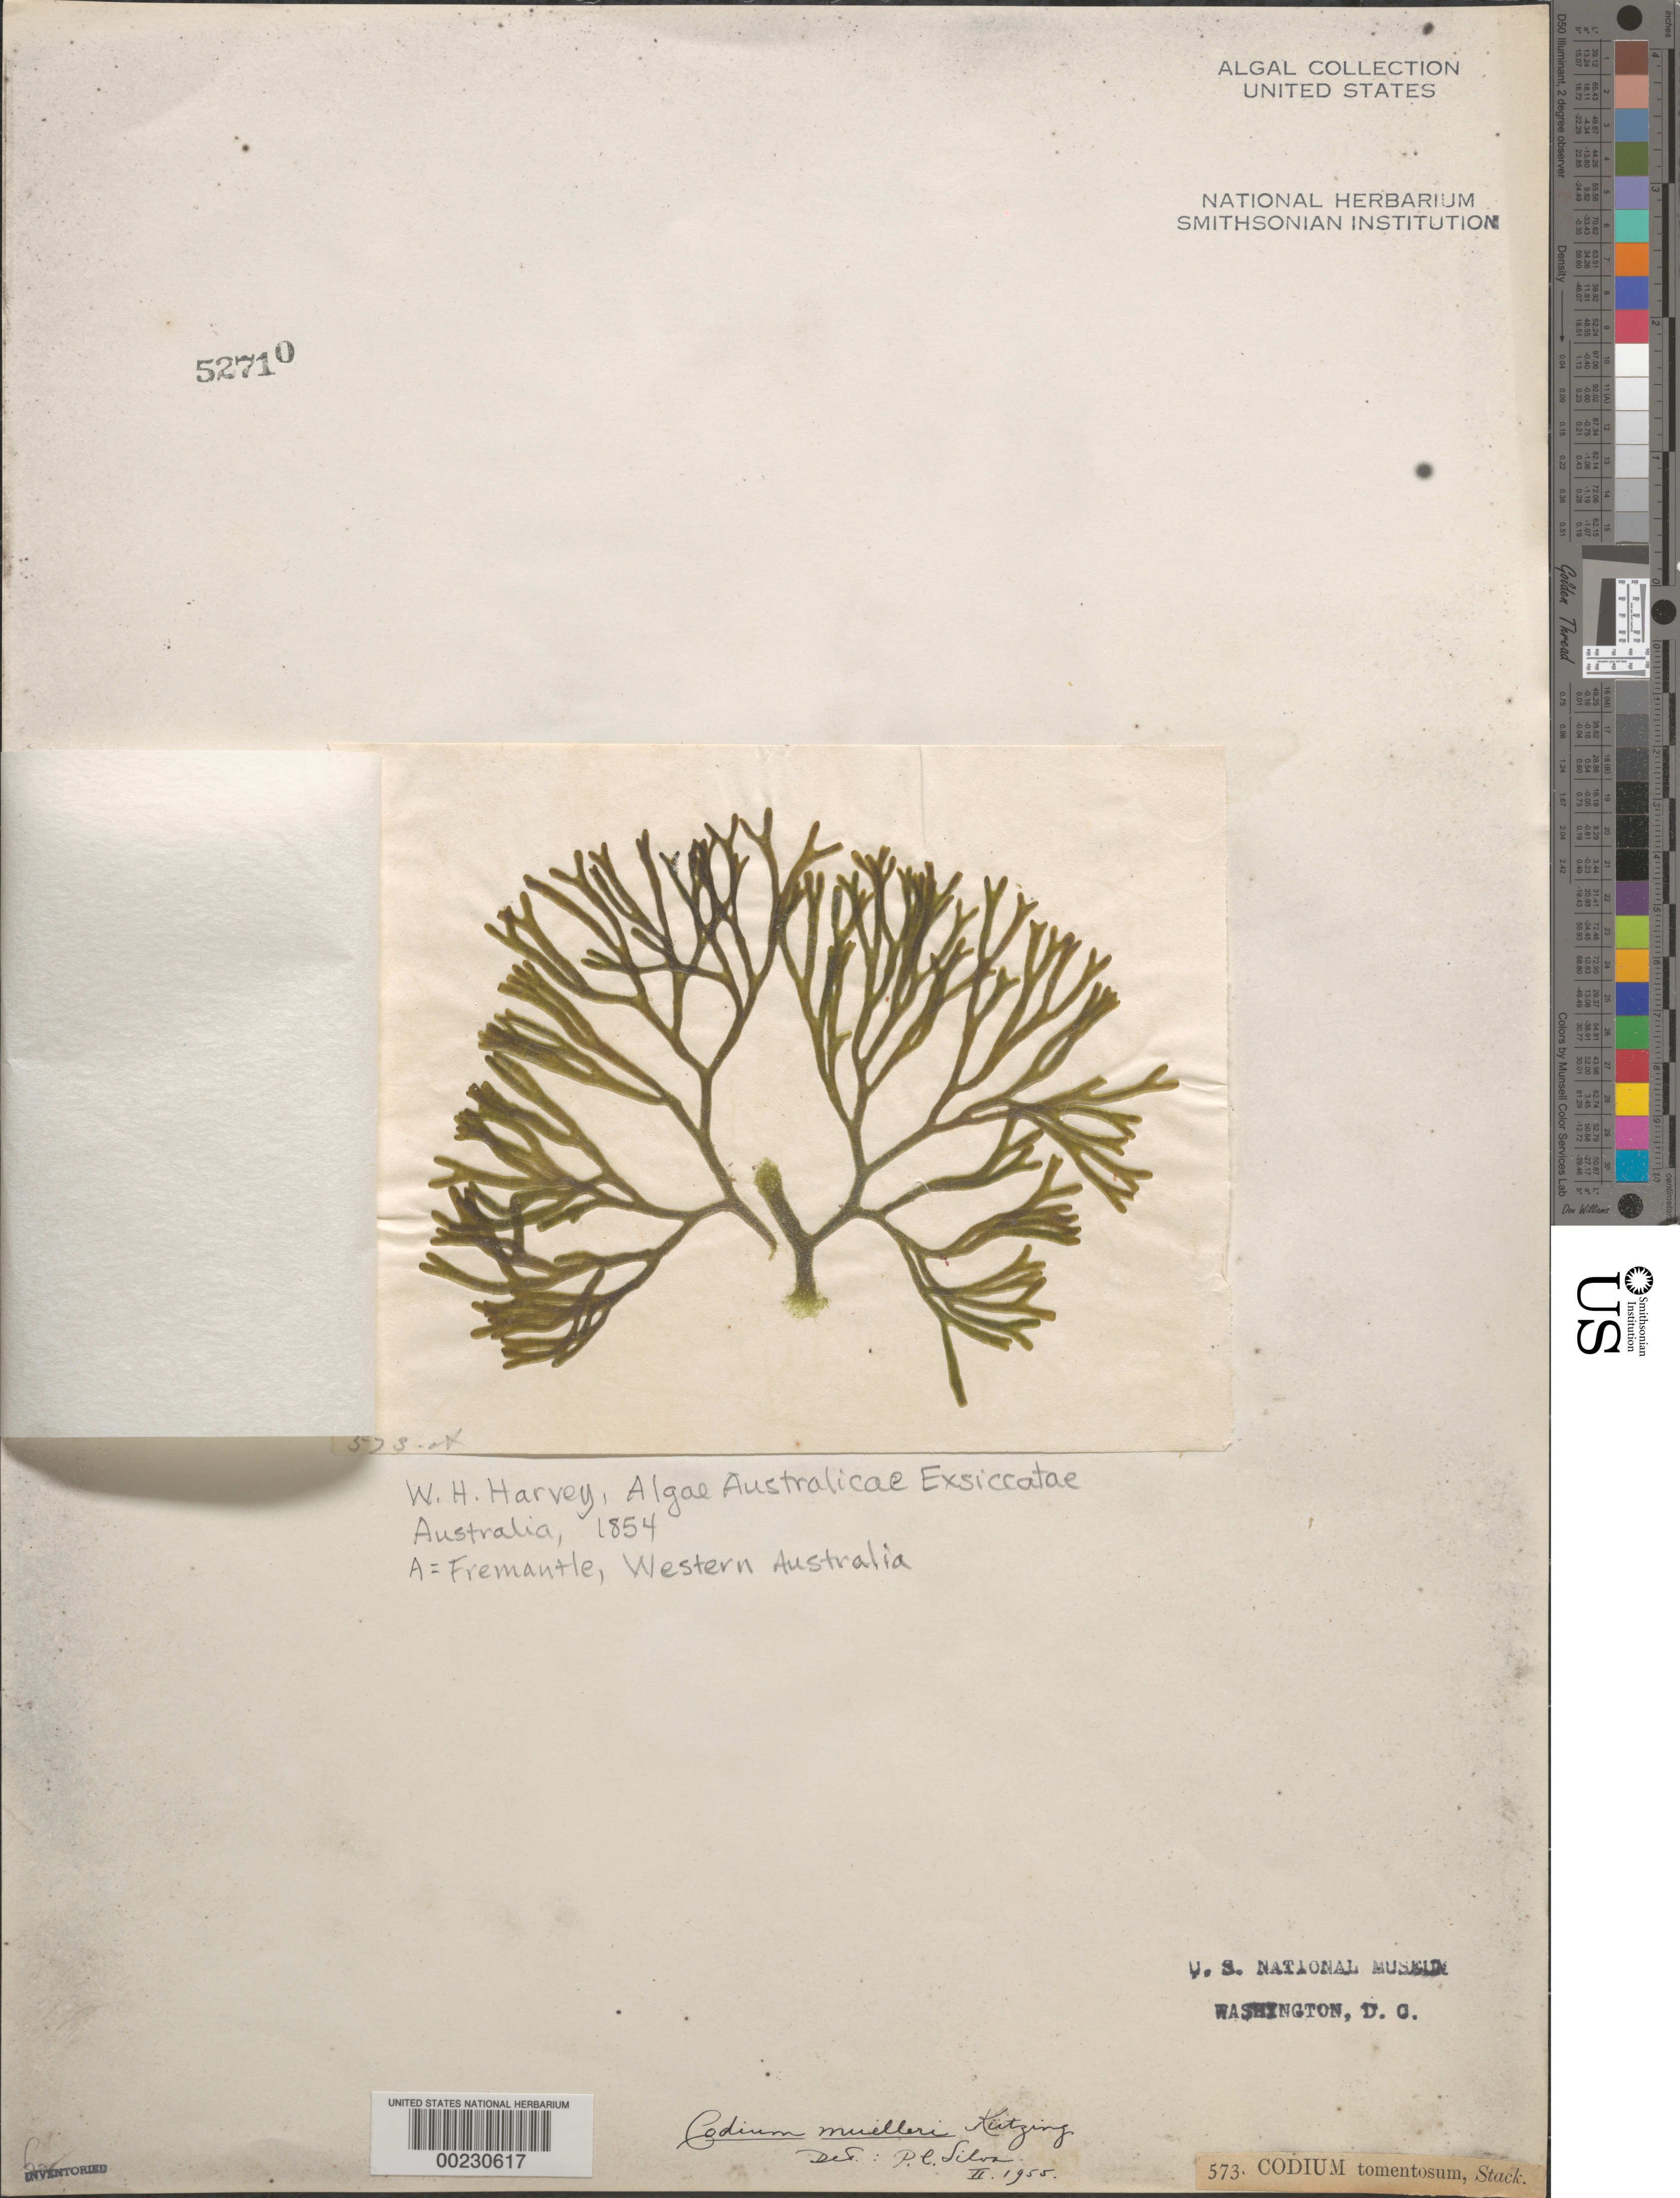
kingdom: Plantae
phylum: Chlorophyta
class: Ulvophyceae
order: Bryopsidales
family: Codiaceae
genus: Codium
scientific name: Codium muelleri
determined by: Silva, P. C.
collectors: W. Harvey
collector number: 573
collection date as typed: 1854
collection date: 1854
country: Australia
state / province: Western Australia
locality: Fremantle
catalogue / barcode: US 52710